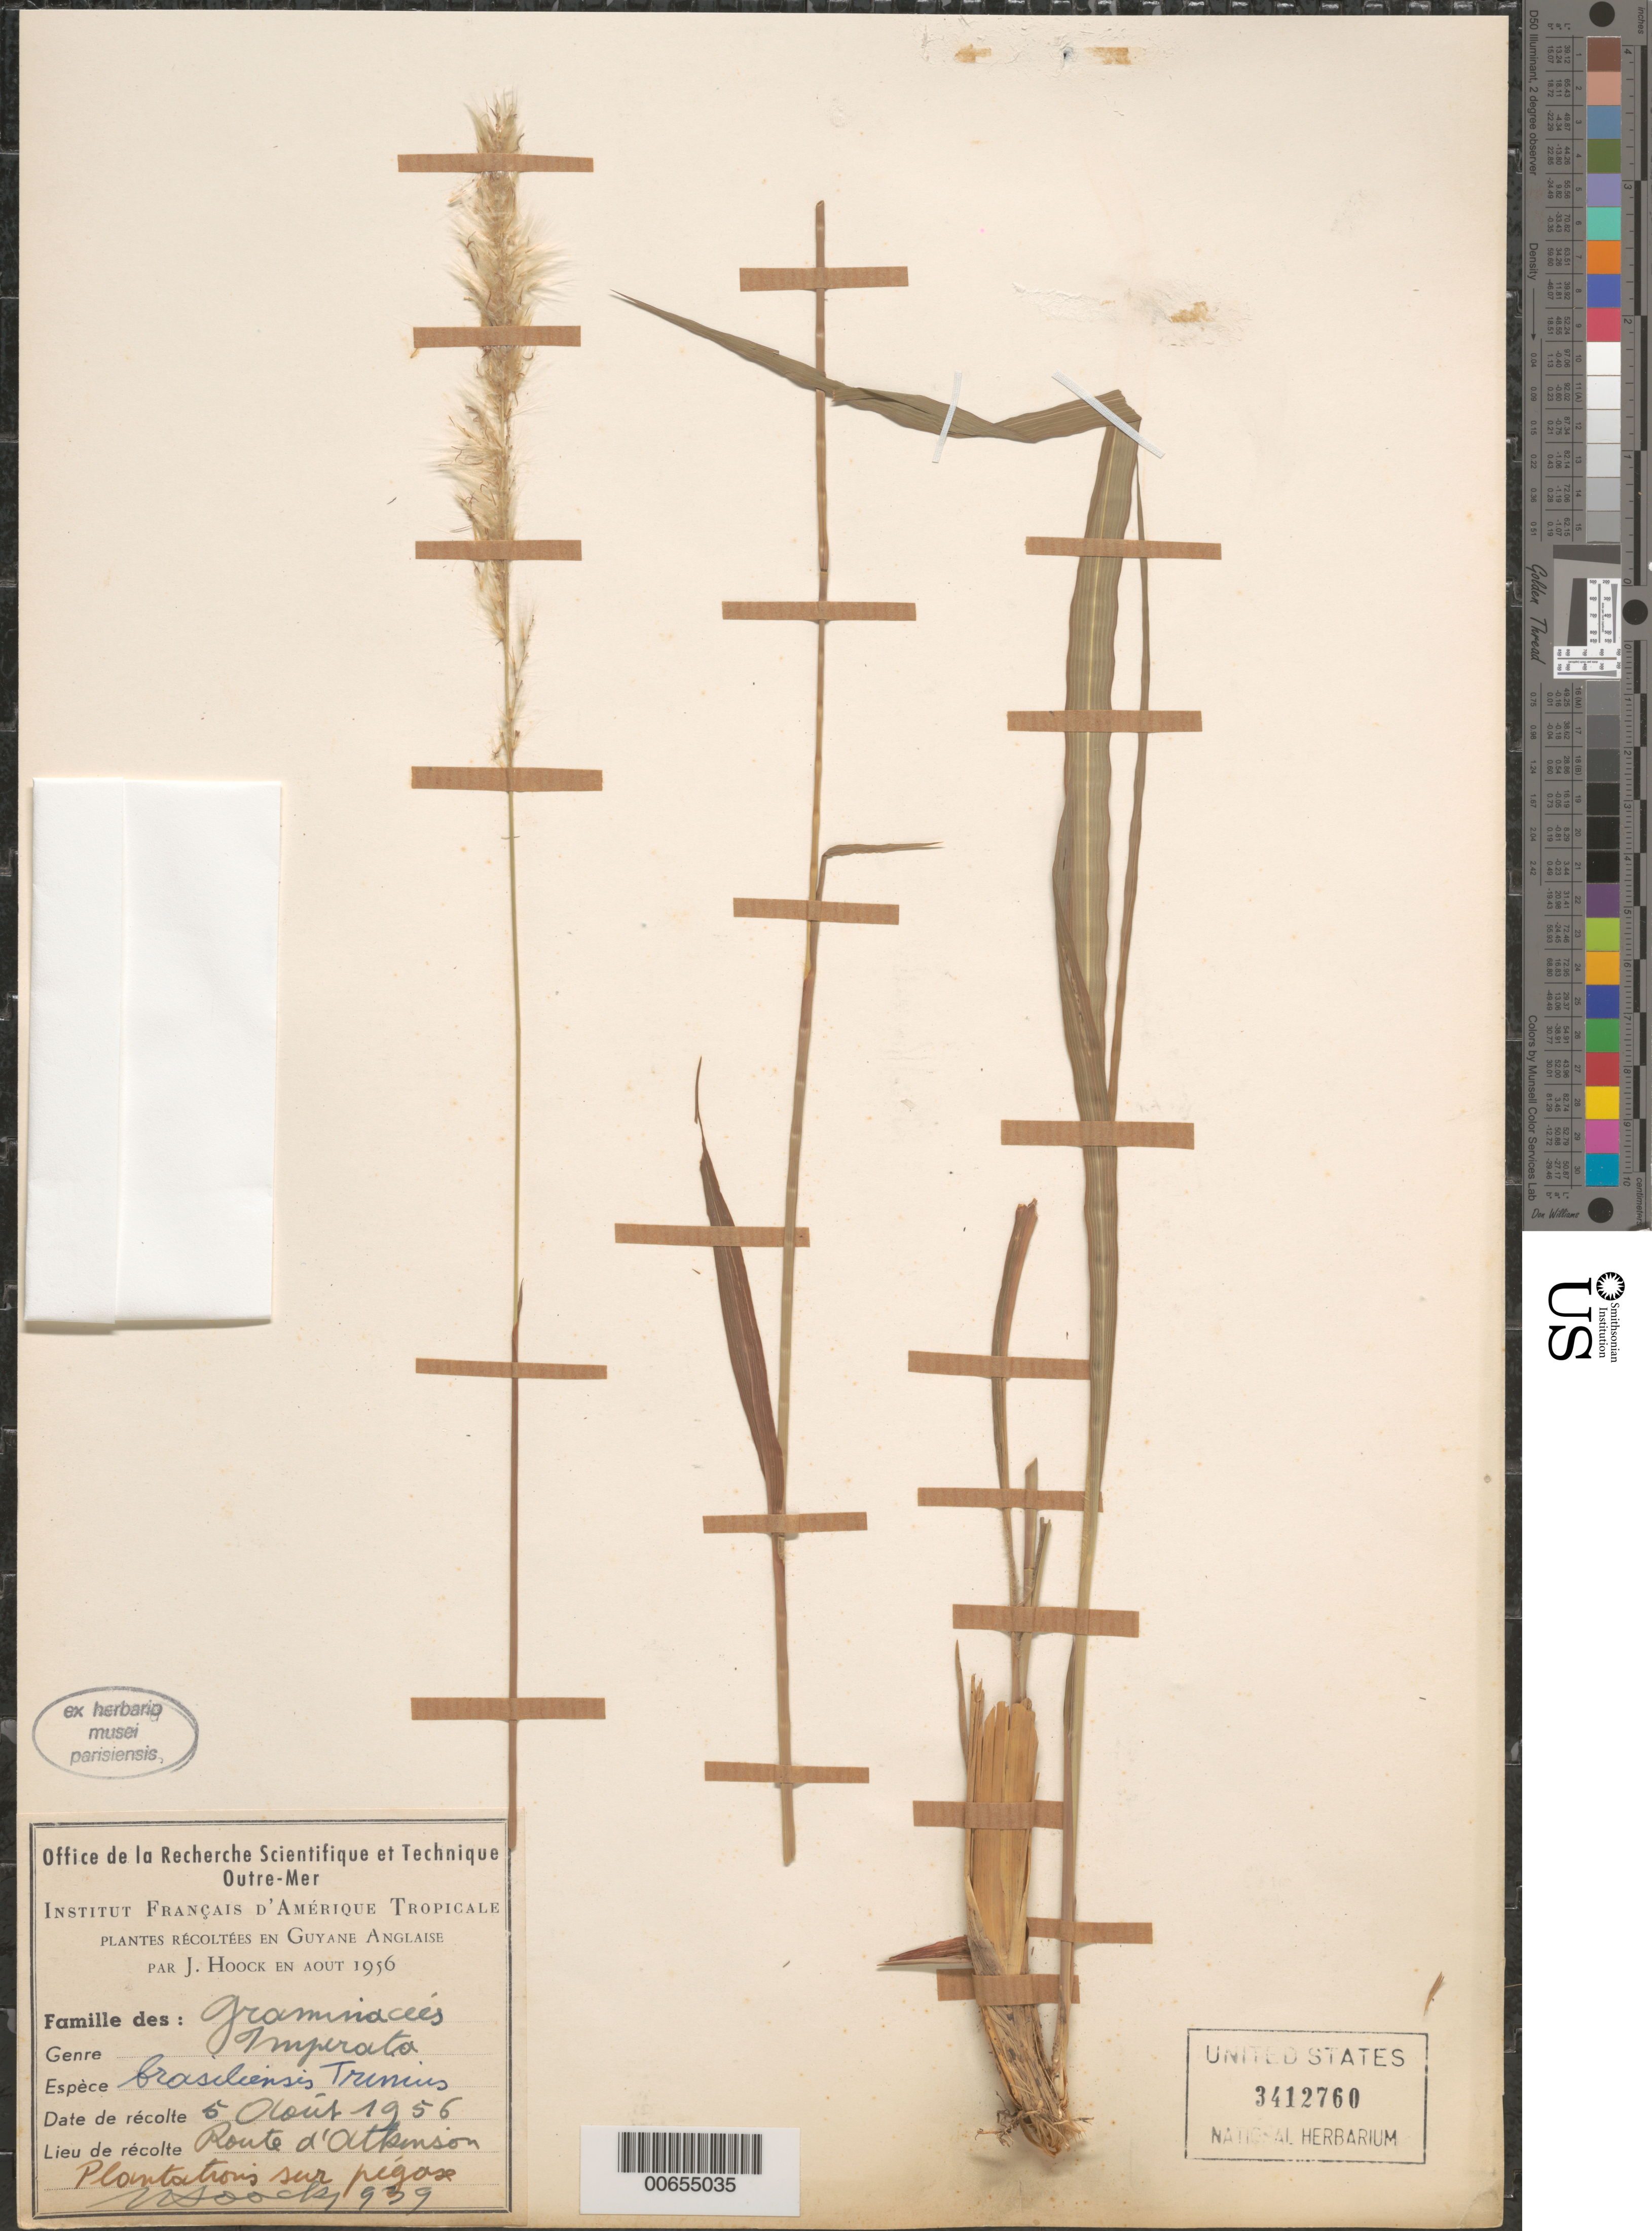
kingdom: Plantae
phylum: Tracheophyta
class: Liliopsida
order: Poales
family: Poaceae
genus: Imperata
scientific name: Imperata brasiliensis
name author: Trin.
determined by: Judziewicz, E. J.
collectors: J. Hoock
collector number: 939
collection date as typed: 5-Aug-56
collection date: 1956-08-05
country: Guyana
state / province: Demerara-Mahaica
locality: Route d'Atkinson, plantations sur pégase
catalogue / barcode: US 3412760